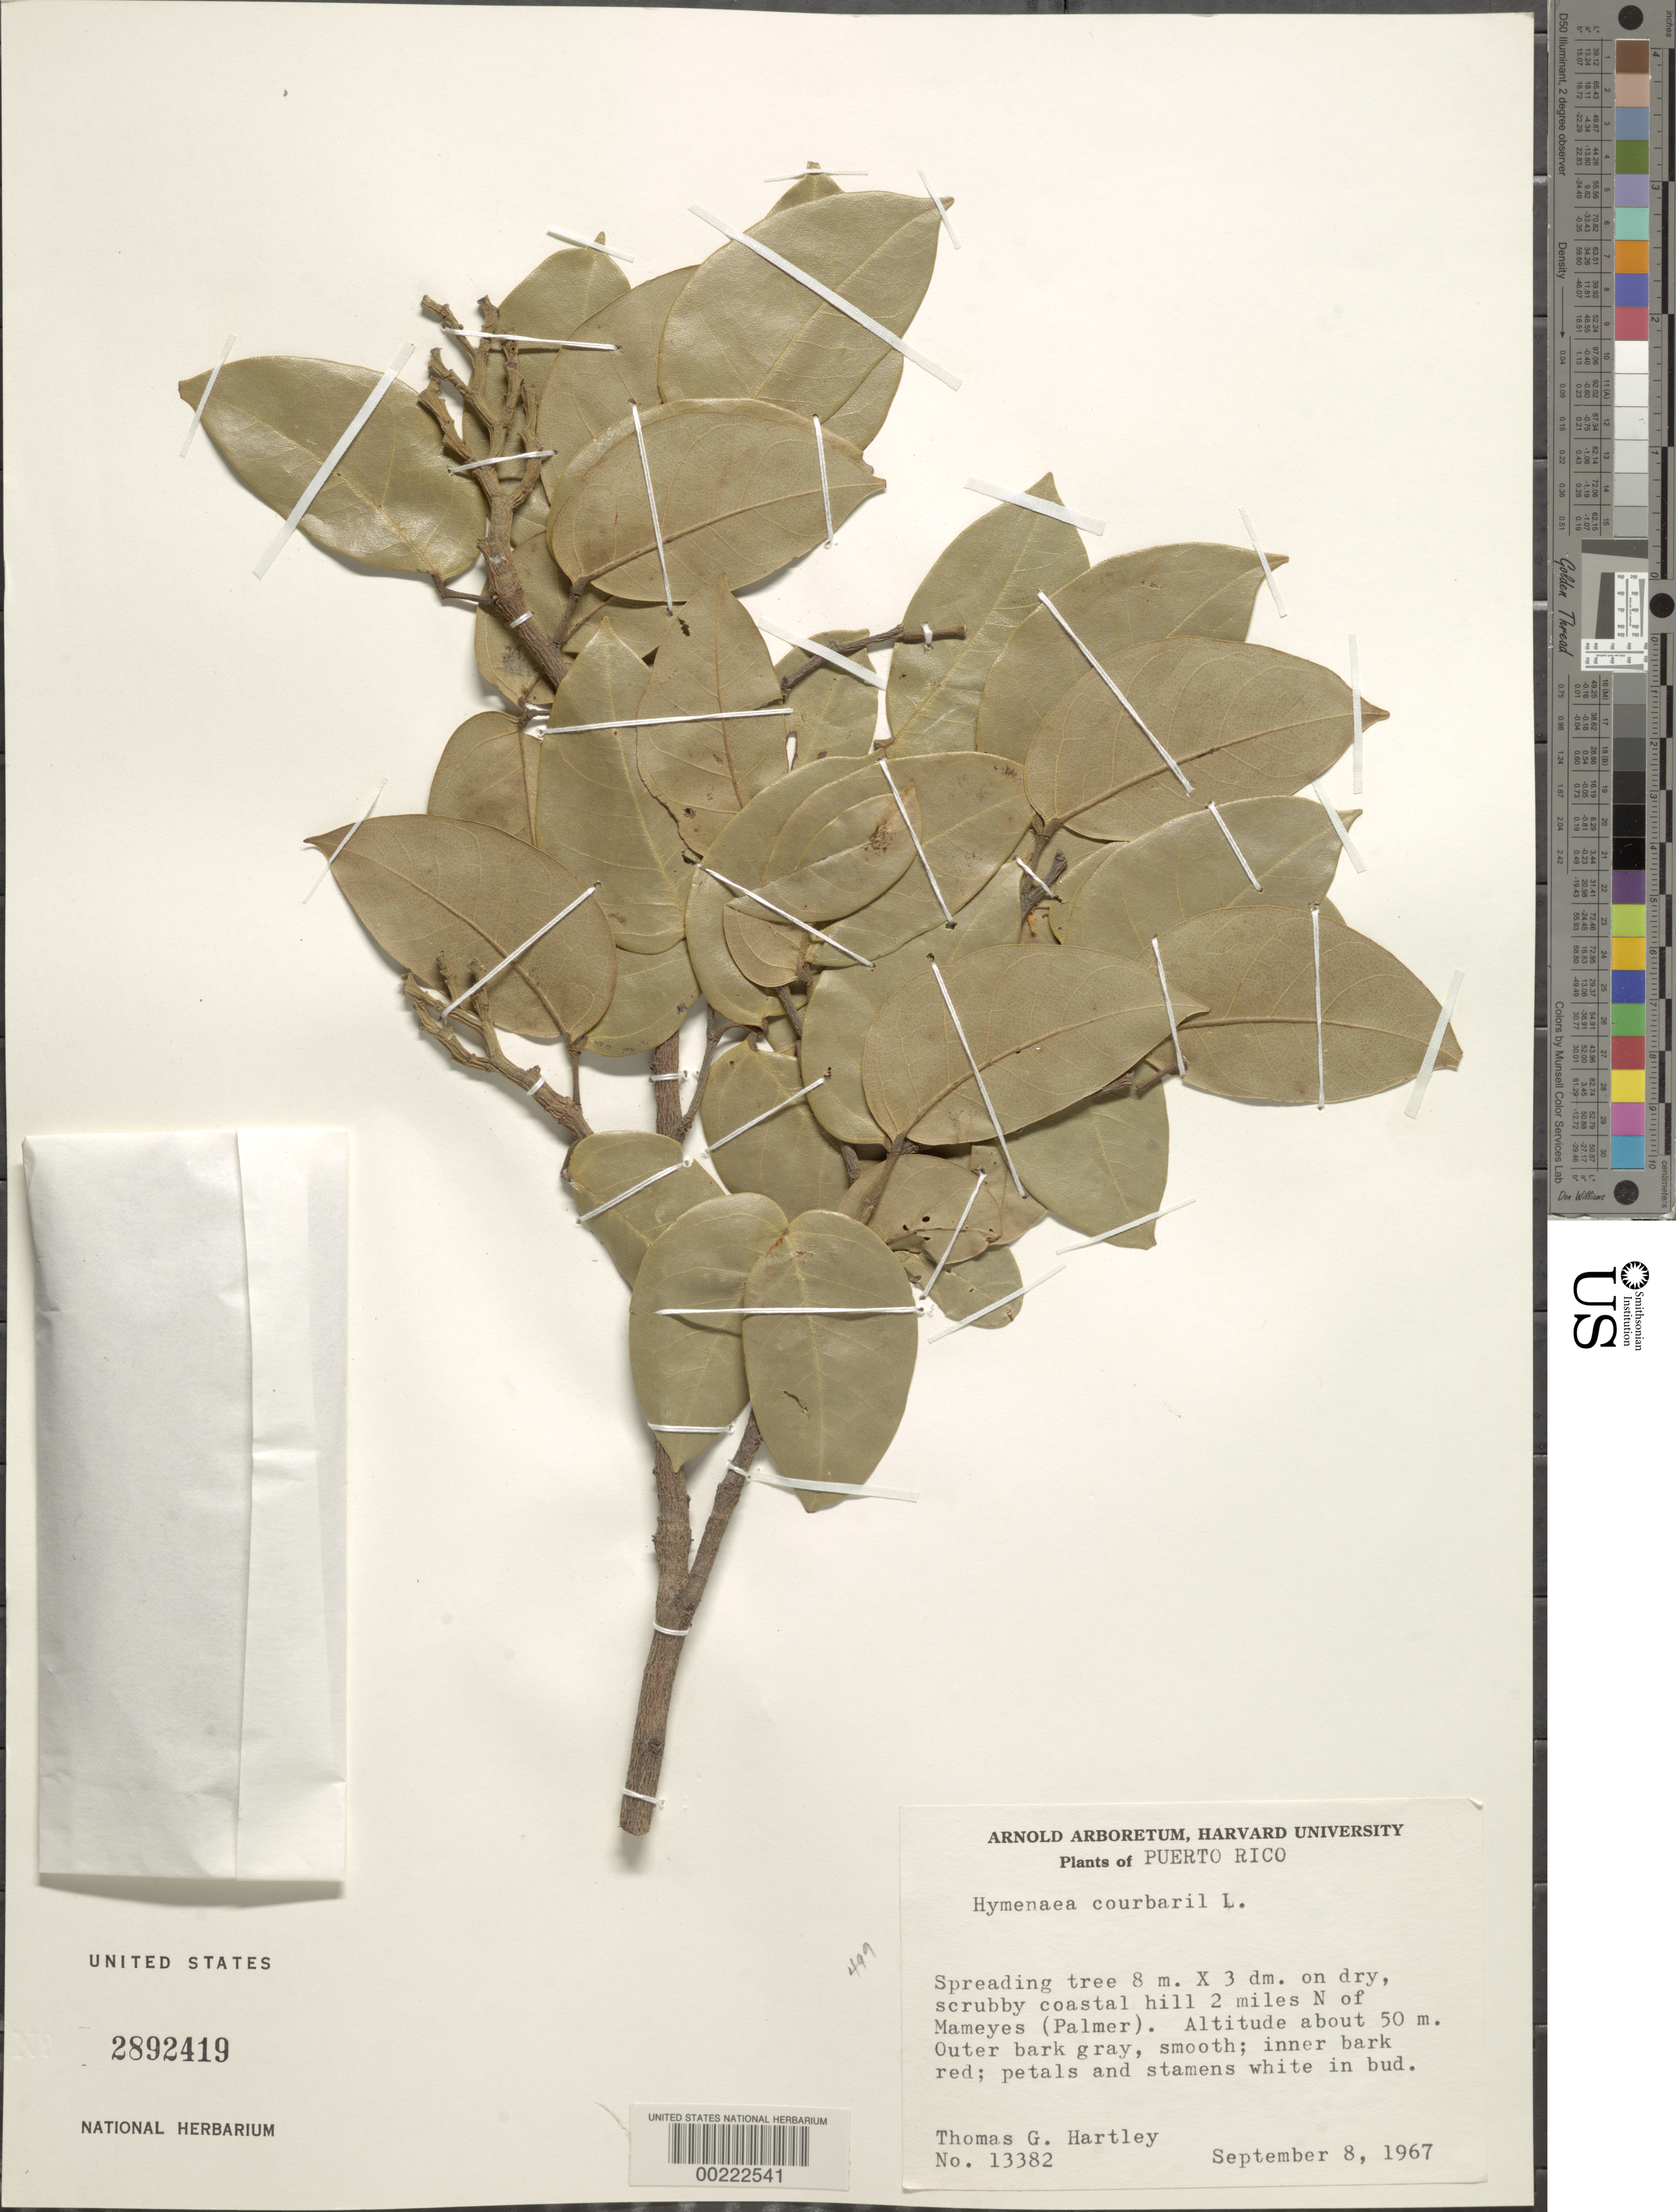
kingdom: Plantae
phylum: Tracheophyta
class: Magnoliopsida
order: Fabales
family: Fabaceae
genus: Hymenaea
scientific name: Hymenaea courbaril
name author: L.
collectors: T. G. Hartley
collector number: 13382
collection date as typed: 08 Sep 1967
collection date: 1967-09-08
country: Puerto Rico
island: Greater Antilles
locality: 2 mi n of mameyes (palmer)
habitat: Dry scrubby coastal hill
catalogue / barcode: US 2892419